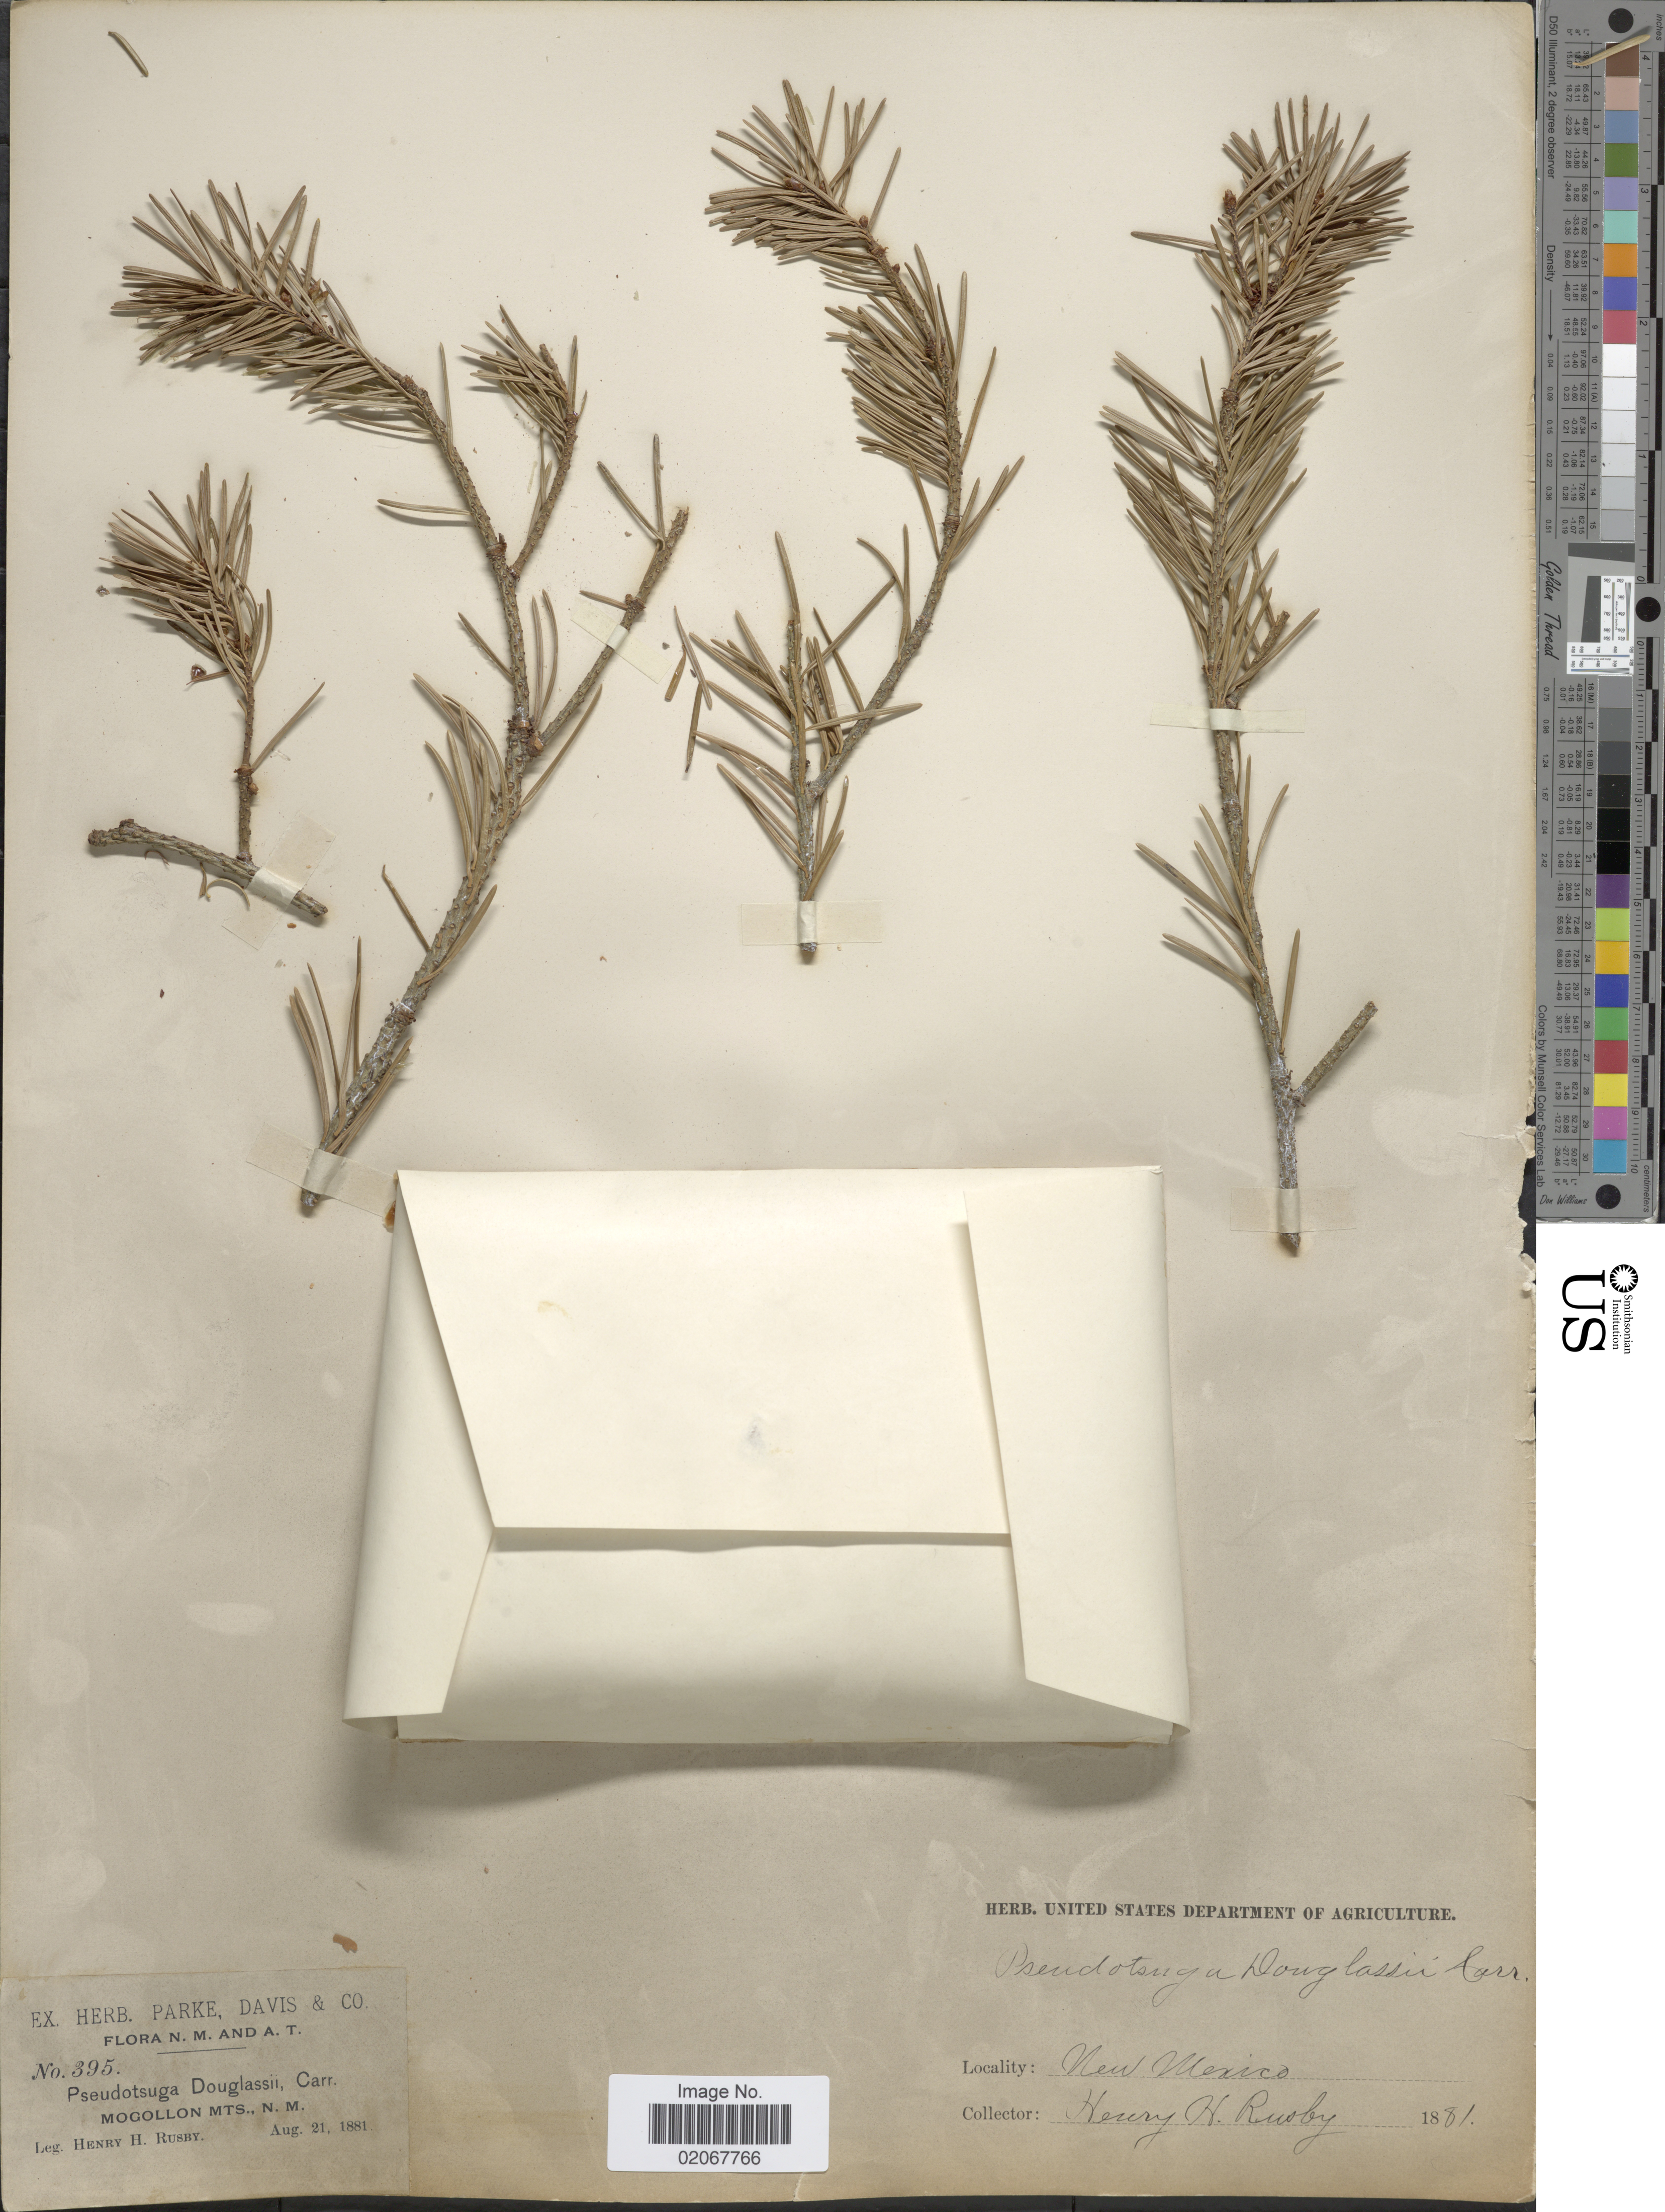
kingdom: Plantae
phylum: Tracheophyta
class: Pinopsida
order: Pinales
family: Pinaceae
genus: Pseudotsuga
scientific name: Pseudotsuga menziesii var. glauca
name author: (Beissn.) Franco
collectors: H. H. Rusby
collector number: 395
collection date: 1881-08-21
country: United States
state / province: New Mexico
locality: Mogollon Mts., N. M.